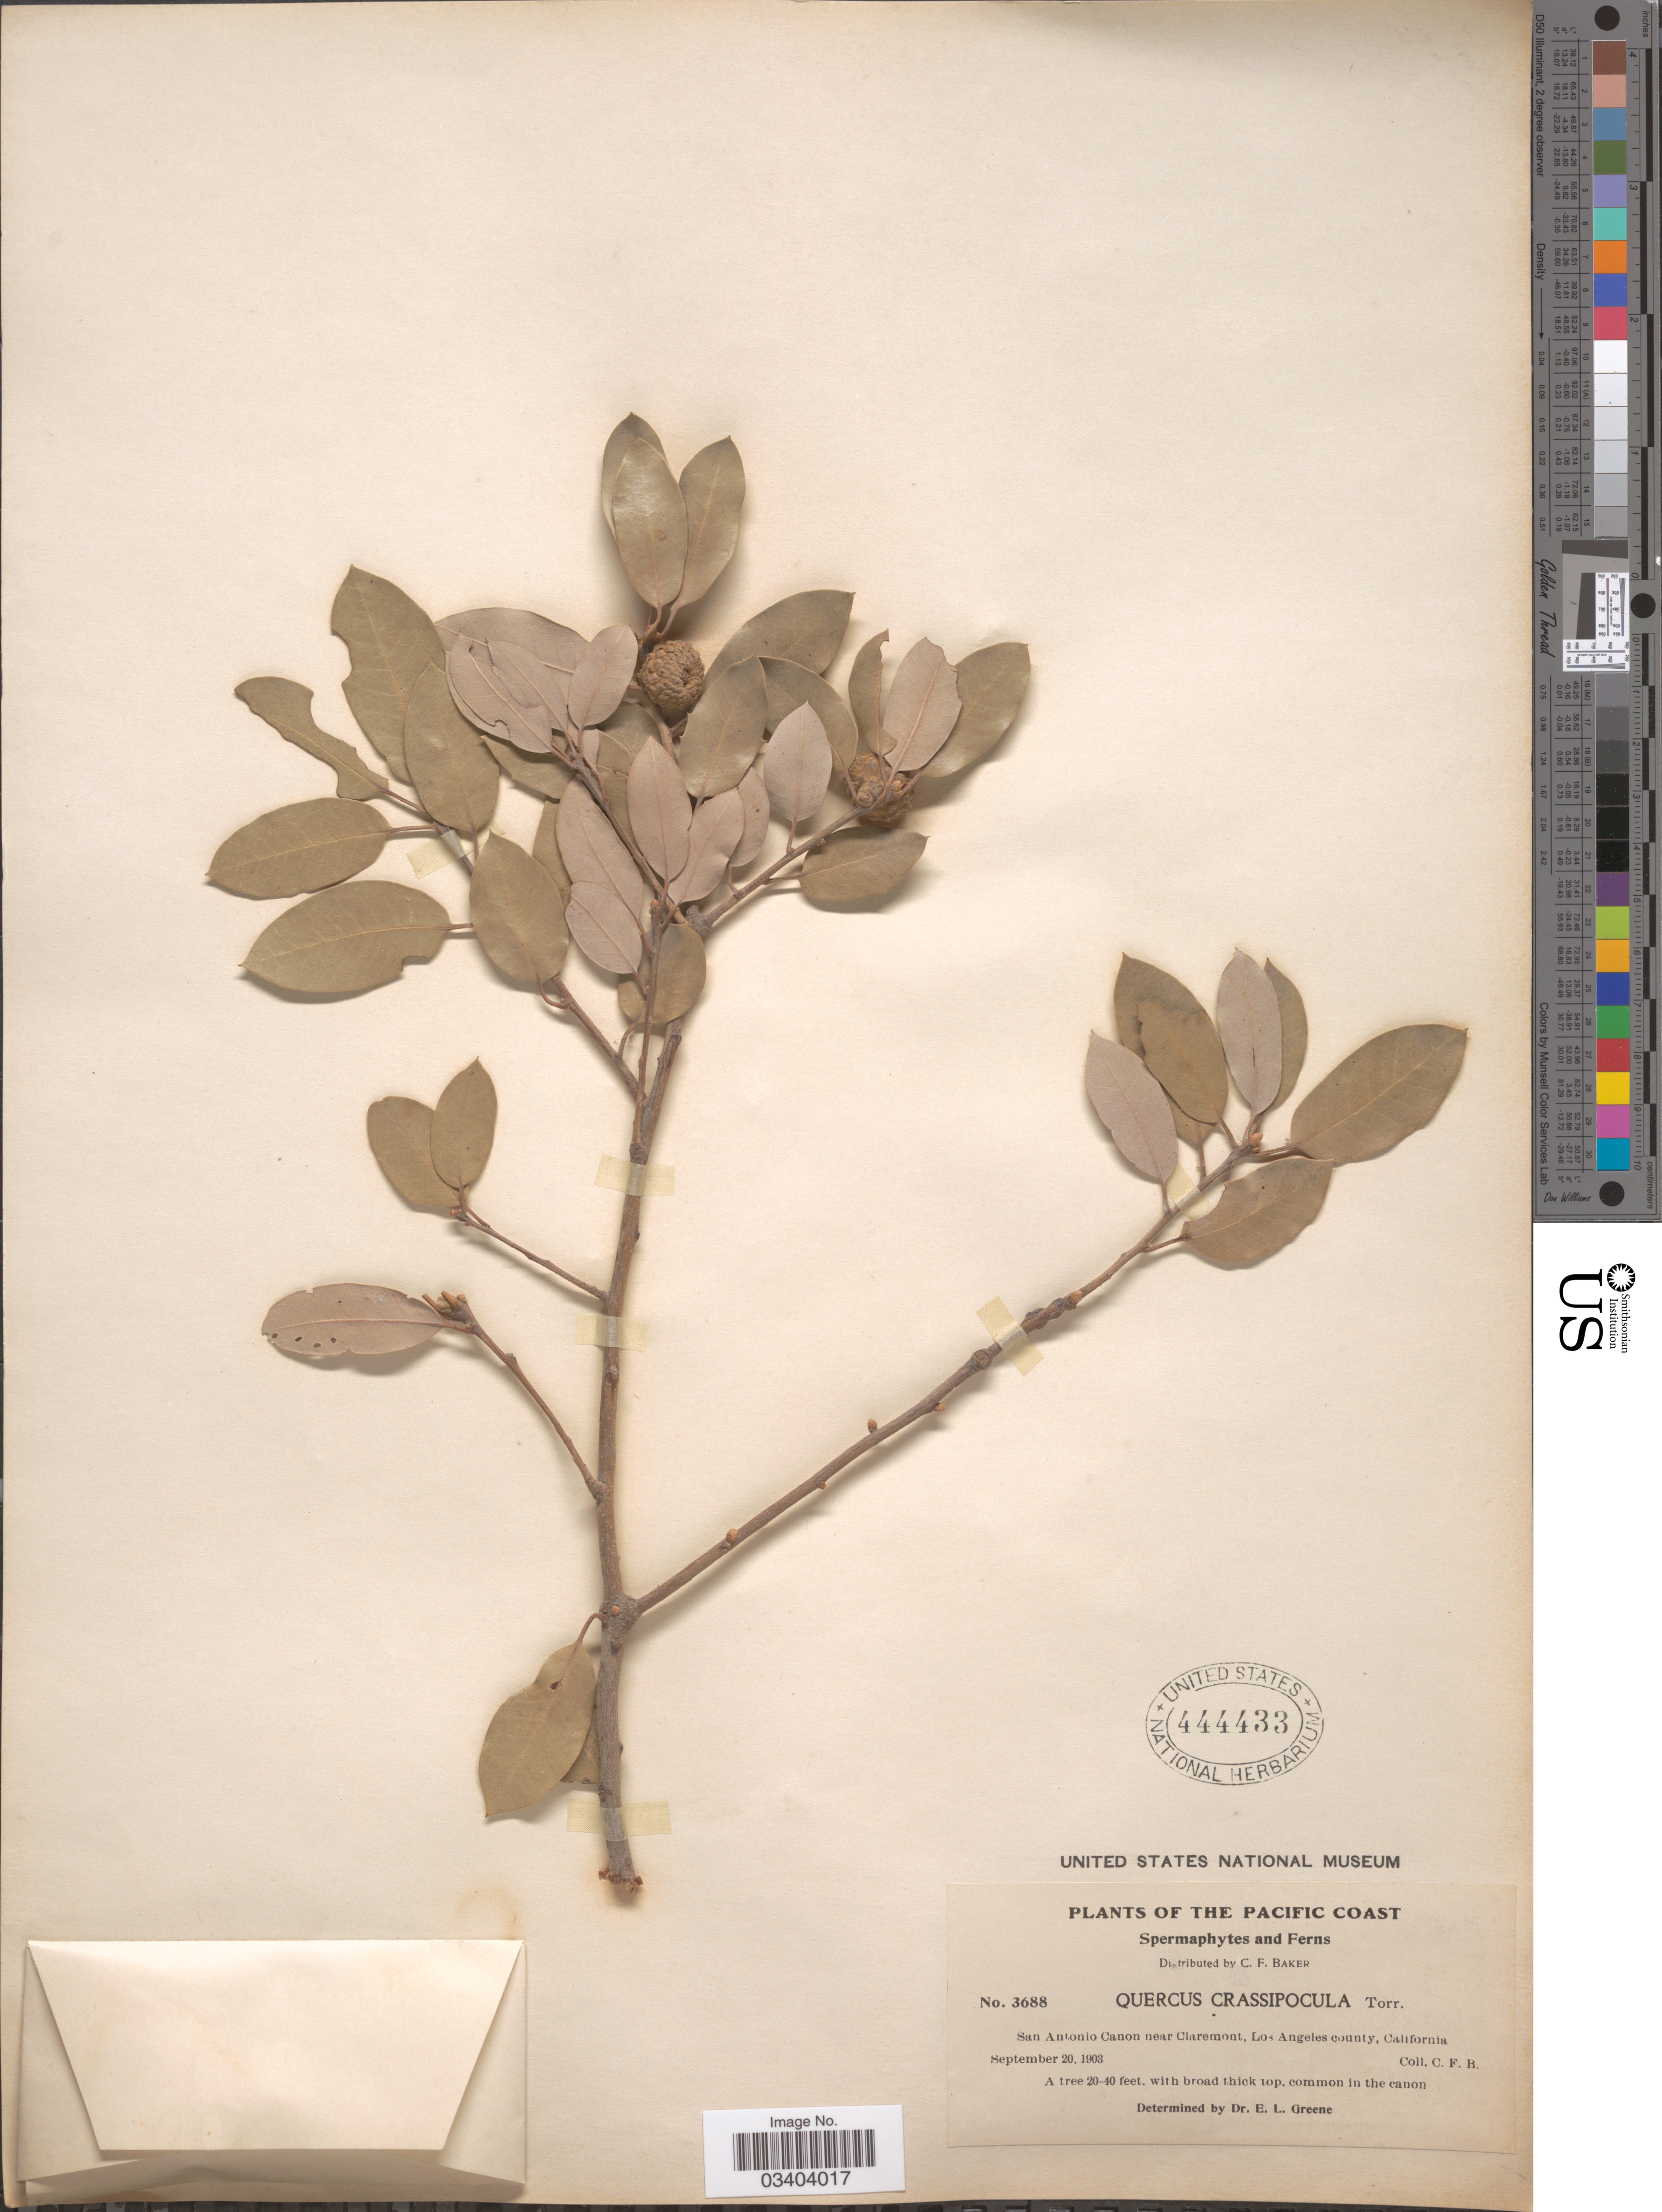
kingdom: Plantae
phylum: Tracheophyta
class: Magnoliopsida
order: Fagales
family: Fagaceae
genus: Quercus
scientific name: Quercus chrysolepis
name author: Liebm.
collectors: C. F. Baker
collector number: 3688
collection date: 1903-09-20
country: United States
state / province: California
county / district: Los Angeles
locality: The Pacific Coast. San Antonio Canon near Claremont, Los Angeles county.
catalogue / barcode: US 444433